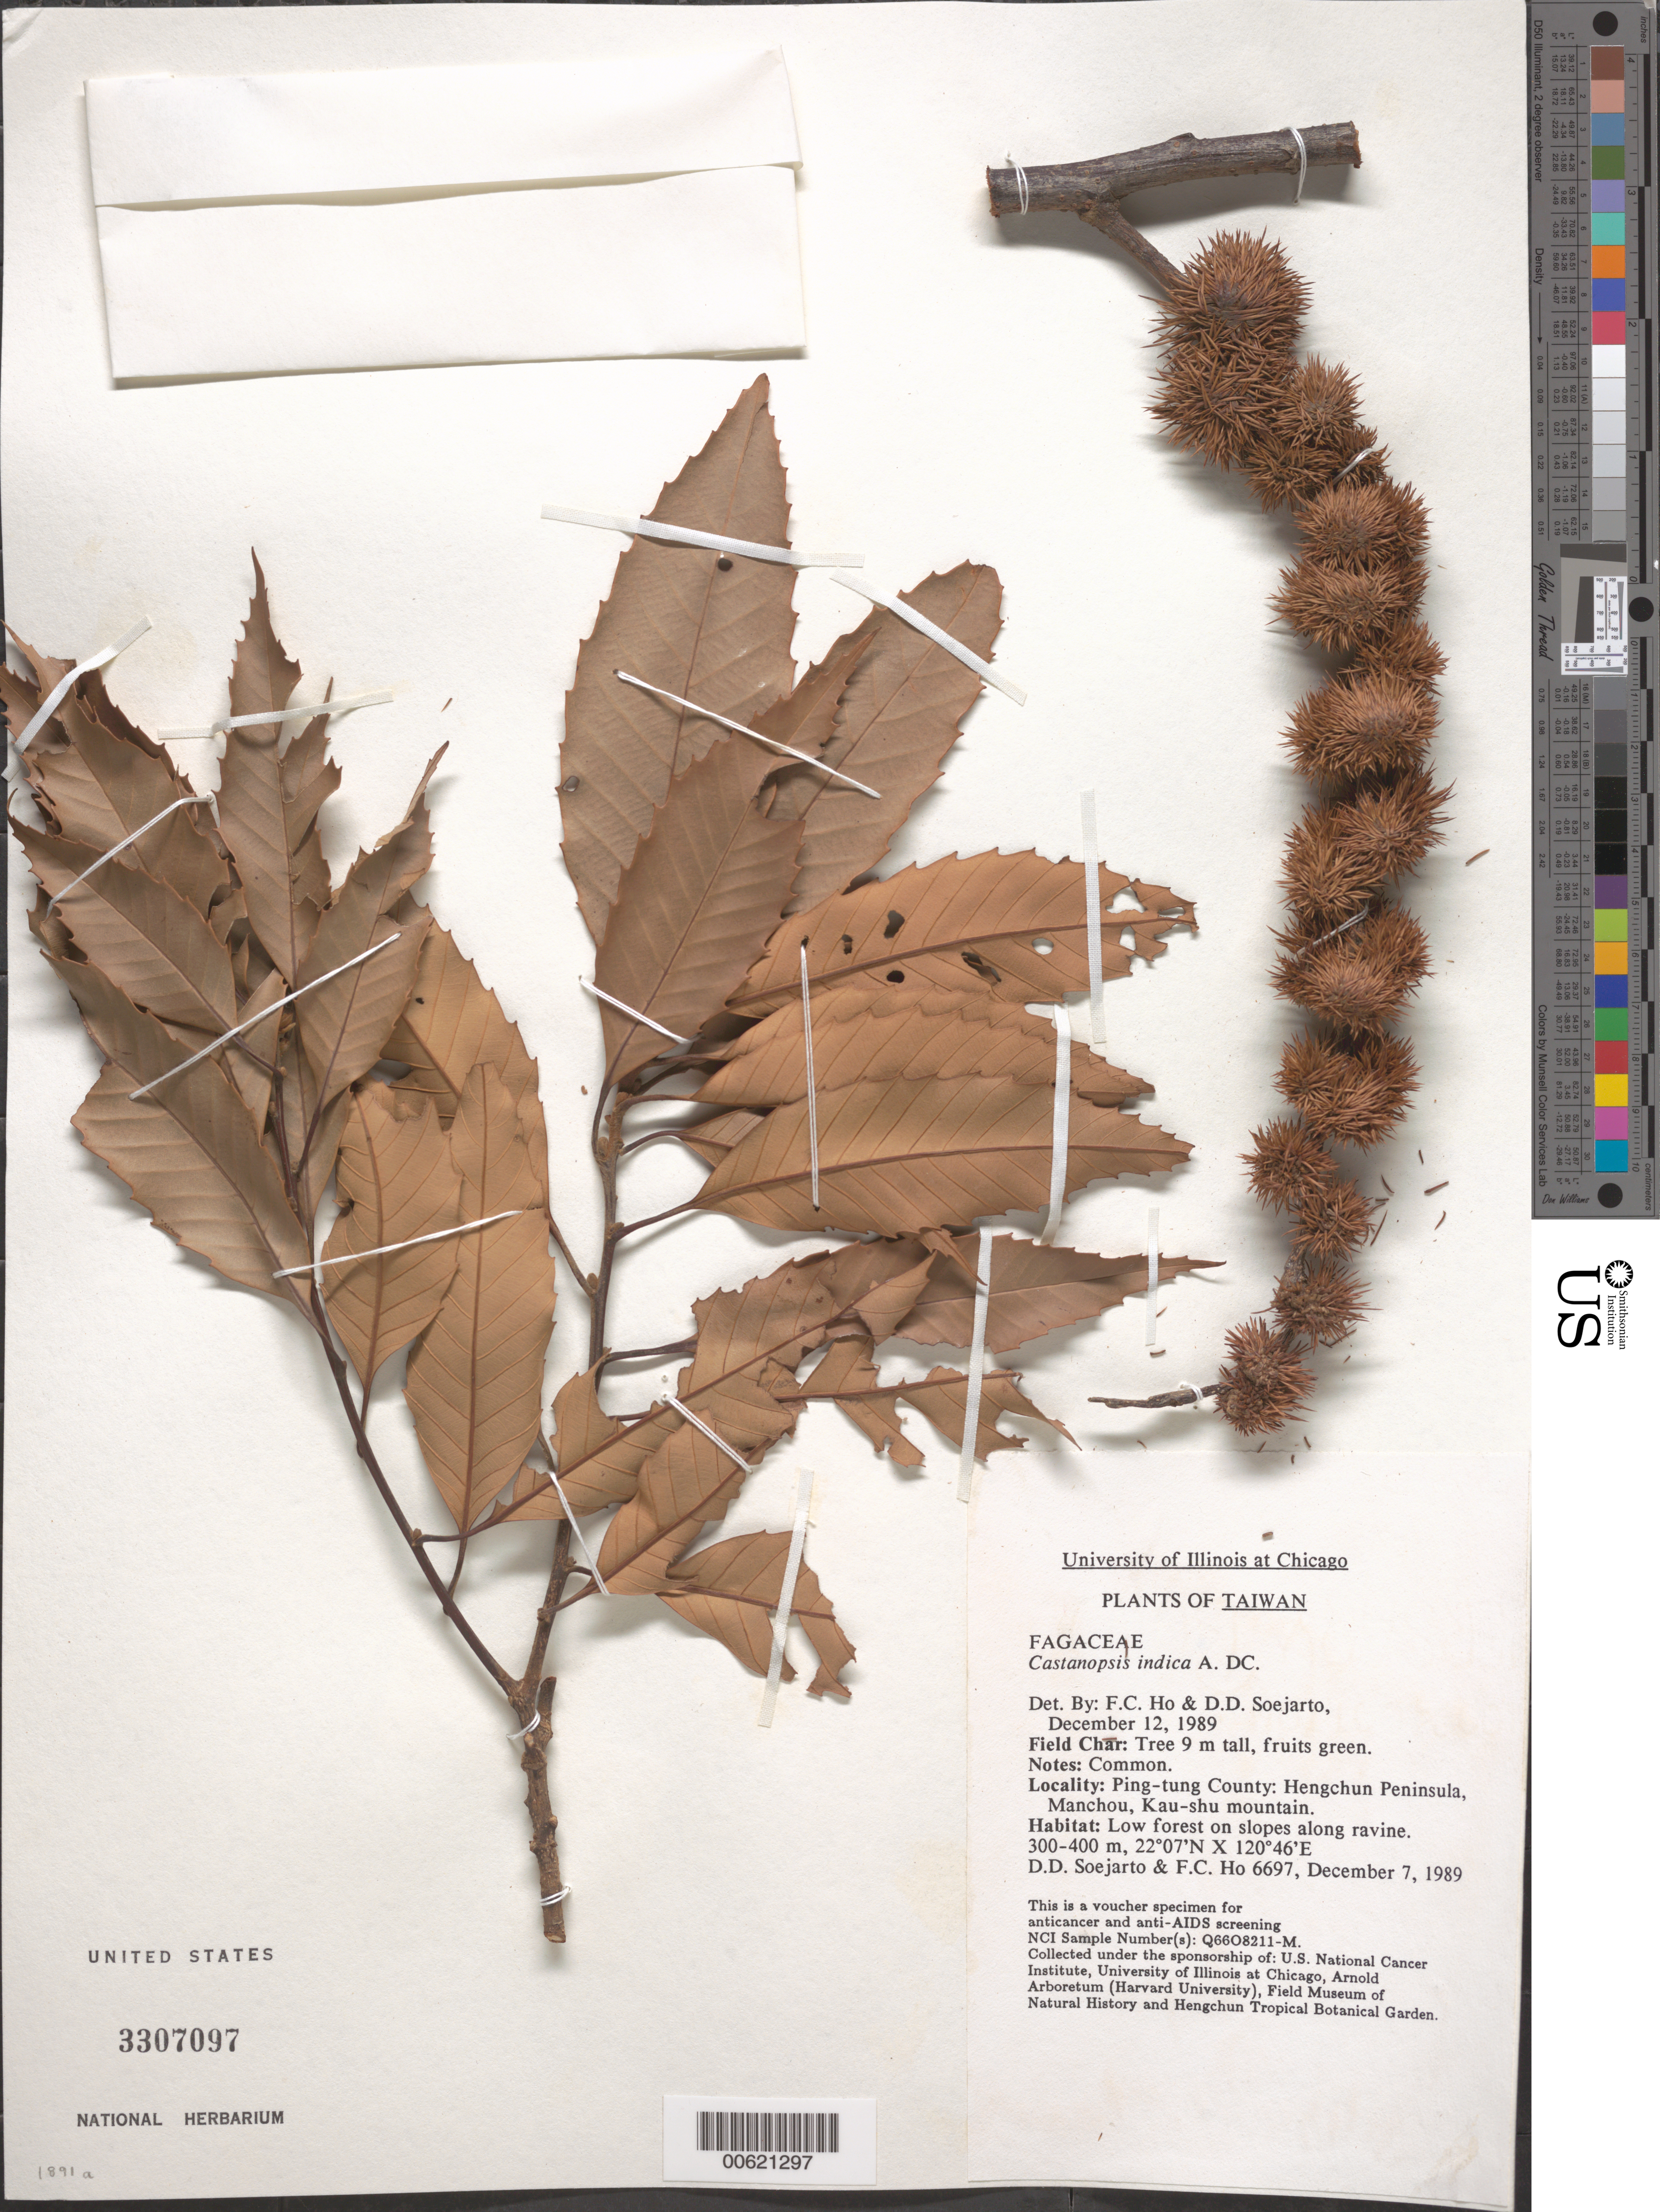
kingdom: Plantae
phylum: Tracheophyta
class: Magnoliopsida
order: Fagales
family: Fagaceae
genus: Castanopsis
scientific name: Castanopsis indica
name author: (Roxb.) A. DC.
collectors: F. Ho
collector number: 6697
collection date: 1989-12-07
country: Taiwan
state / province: Pingtung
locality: Ping-tung County: Hengchun Peninsula, Manchou, Kau-shu mountain.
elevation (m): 300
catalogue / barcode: US 3307097